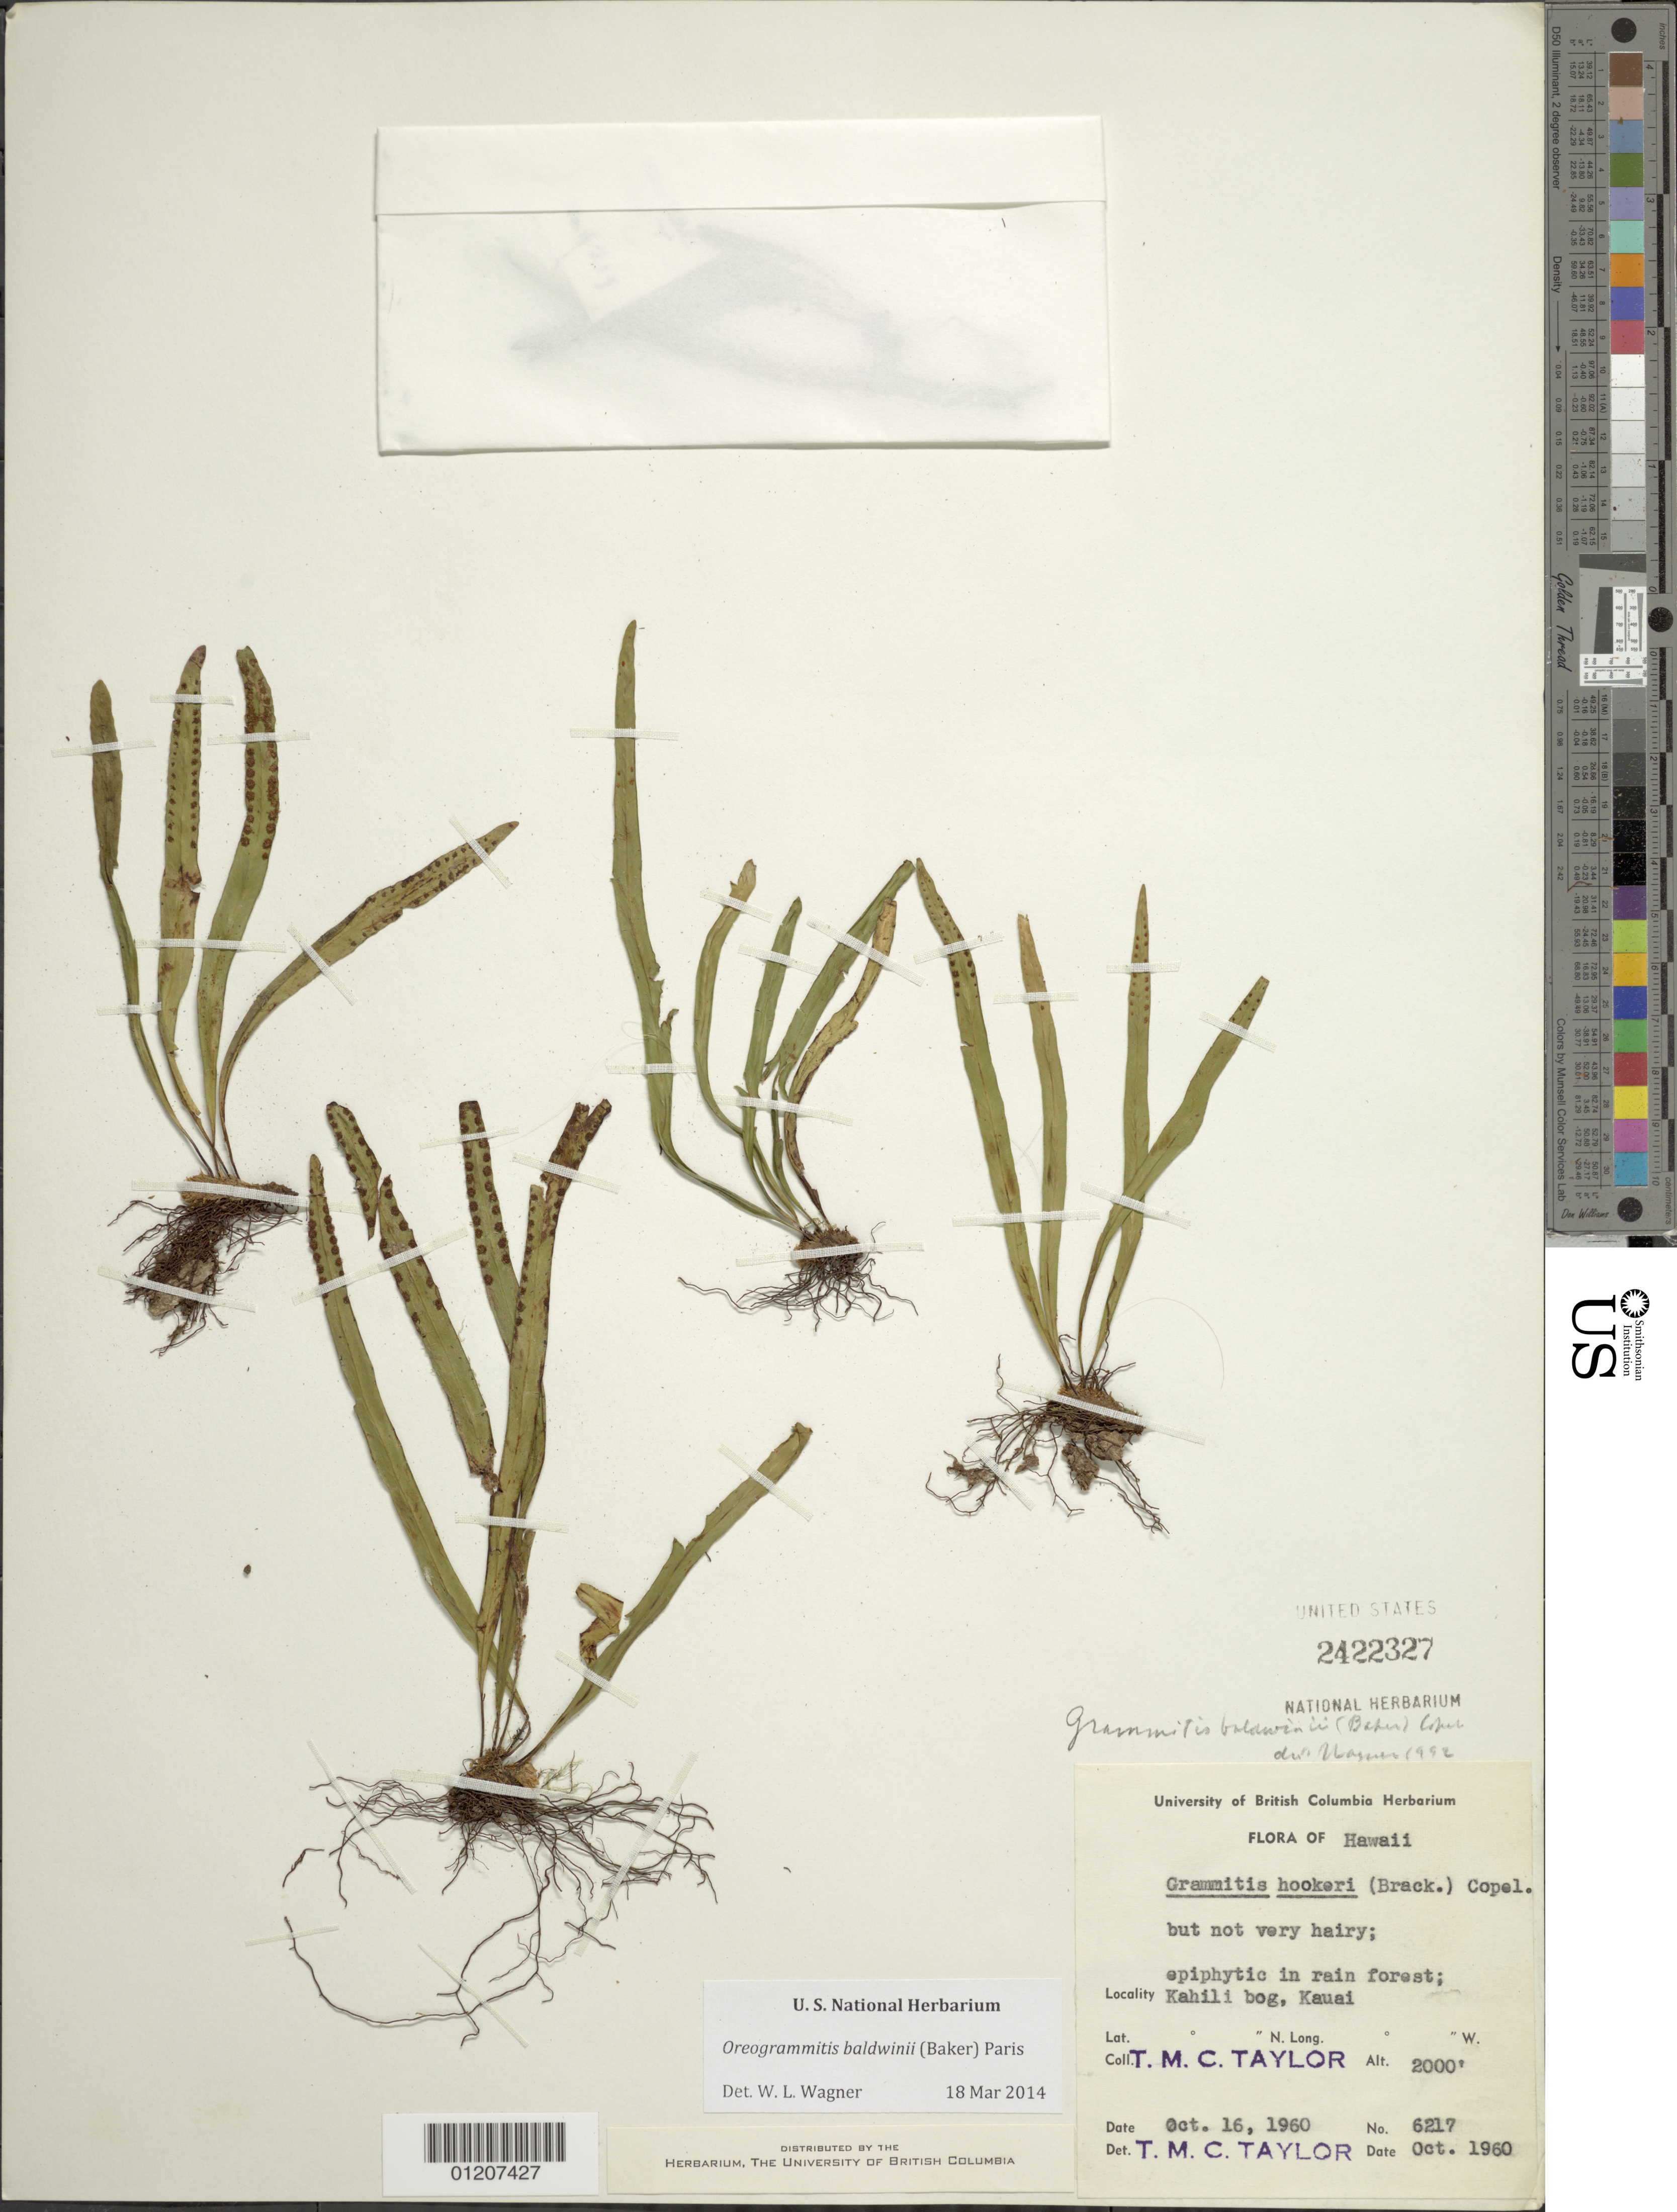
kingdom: Plantae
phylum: Tracheophyta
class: Polypodiopsida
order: Polypodiales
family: Polypodiaceae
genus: Oreogrammitis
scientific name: Oreogrammitis baldwinii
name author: (Baker) Parris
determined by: Wagner, W. L., (BOT), Smithsonian Institution - National Museum of Natural History (UNITED STATES)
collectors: T. M. C. Taylor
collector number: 6217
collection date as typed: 16 Oct 1960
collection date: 1960-10-16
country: United States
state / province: Hawaii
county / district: Hawaii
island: Kaua'i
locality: Kahili bog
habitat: In rain forest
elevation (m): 610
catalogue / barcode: US 2422327